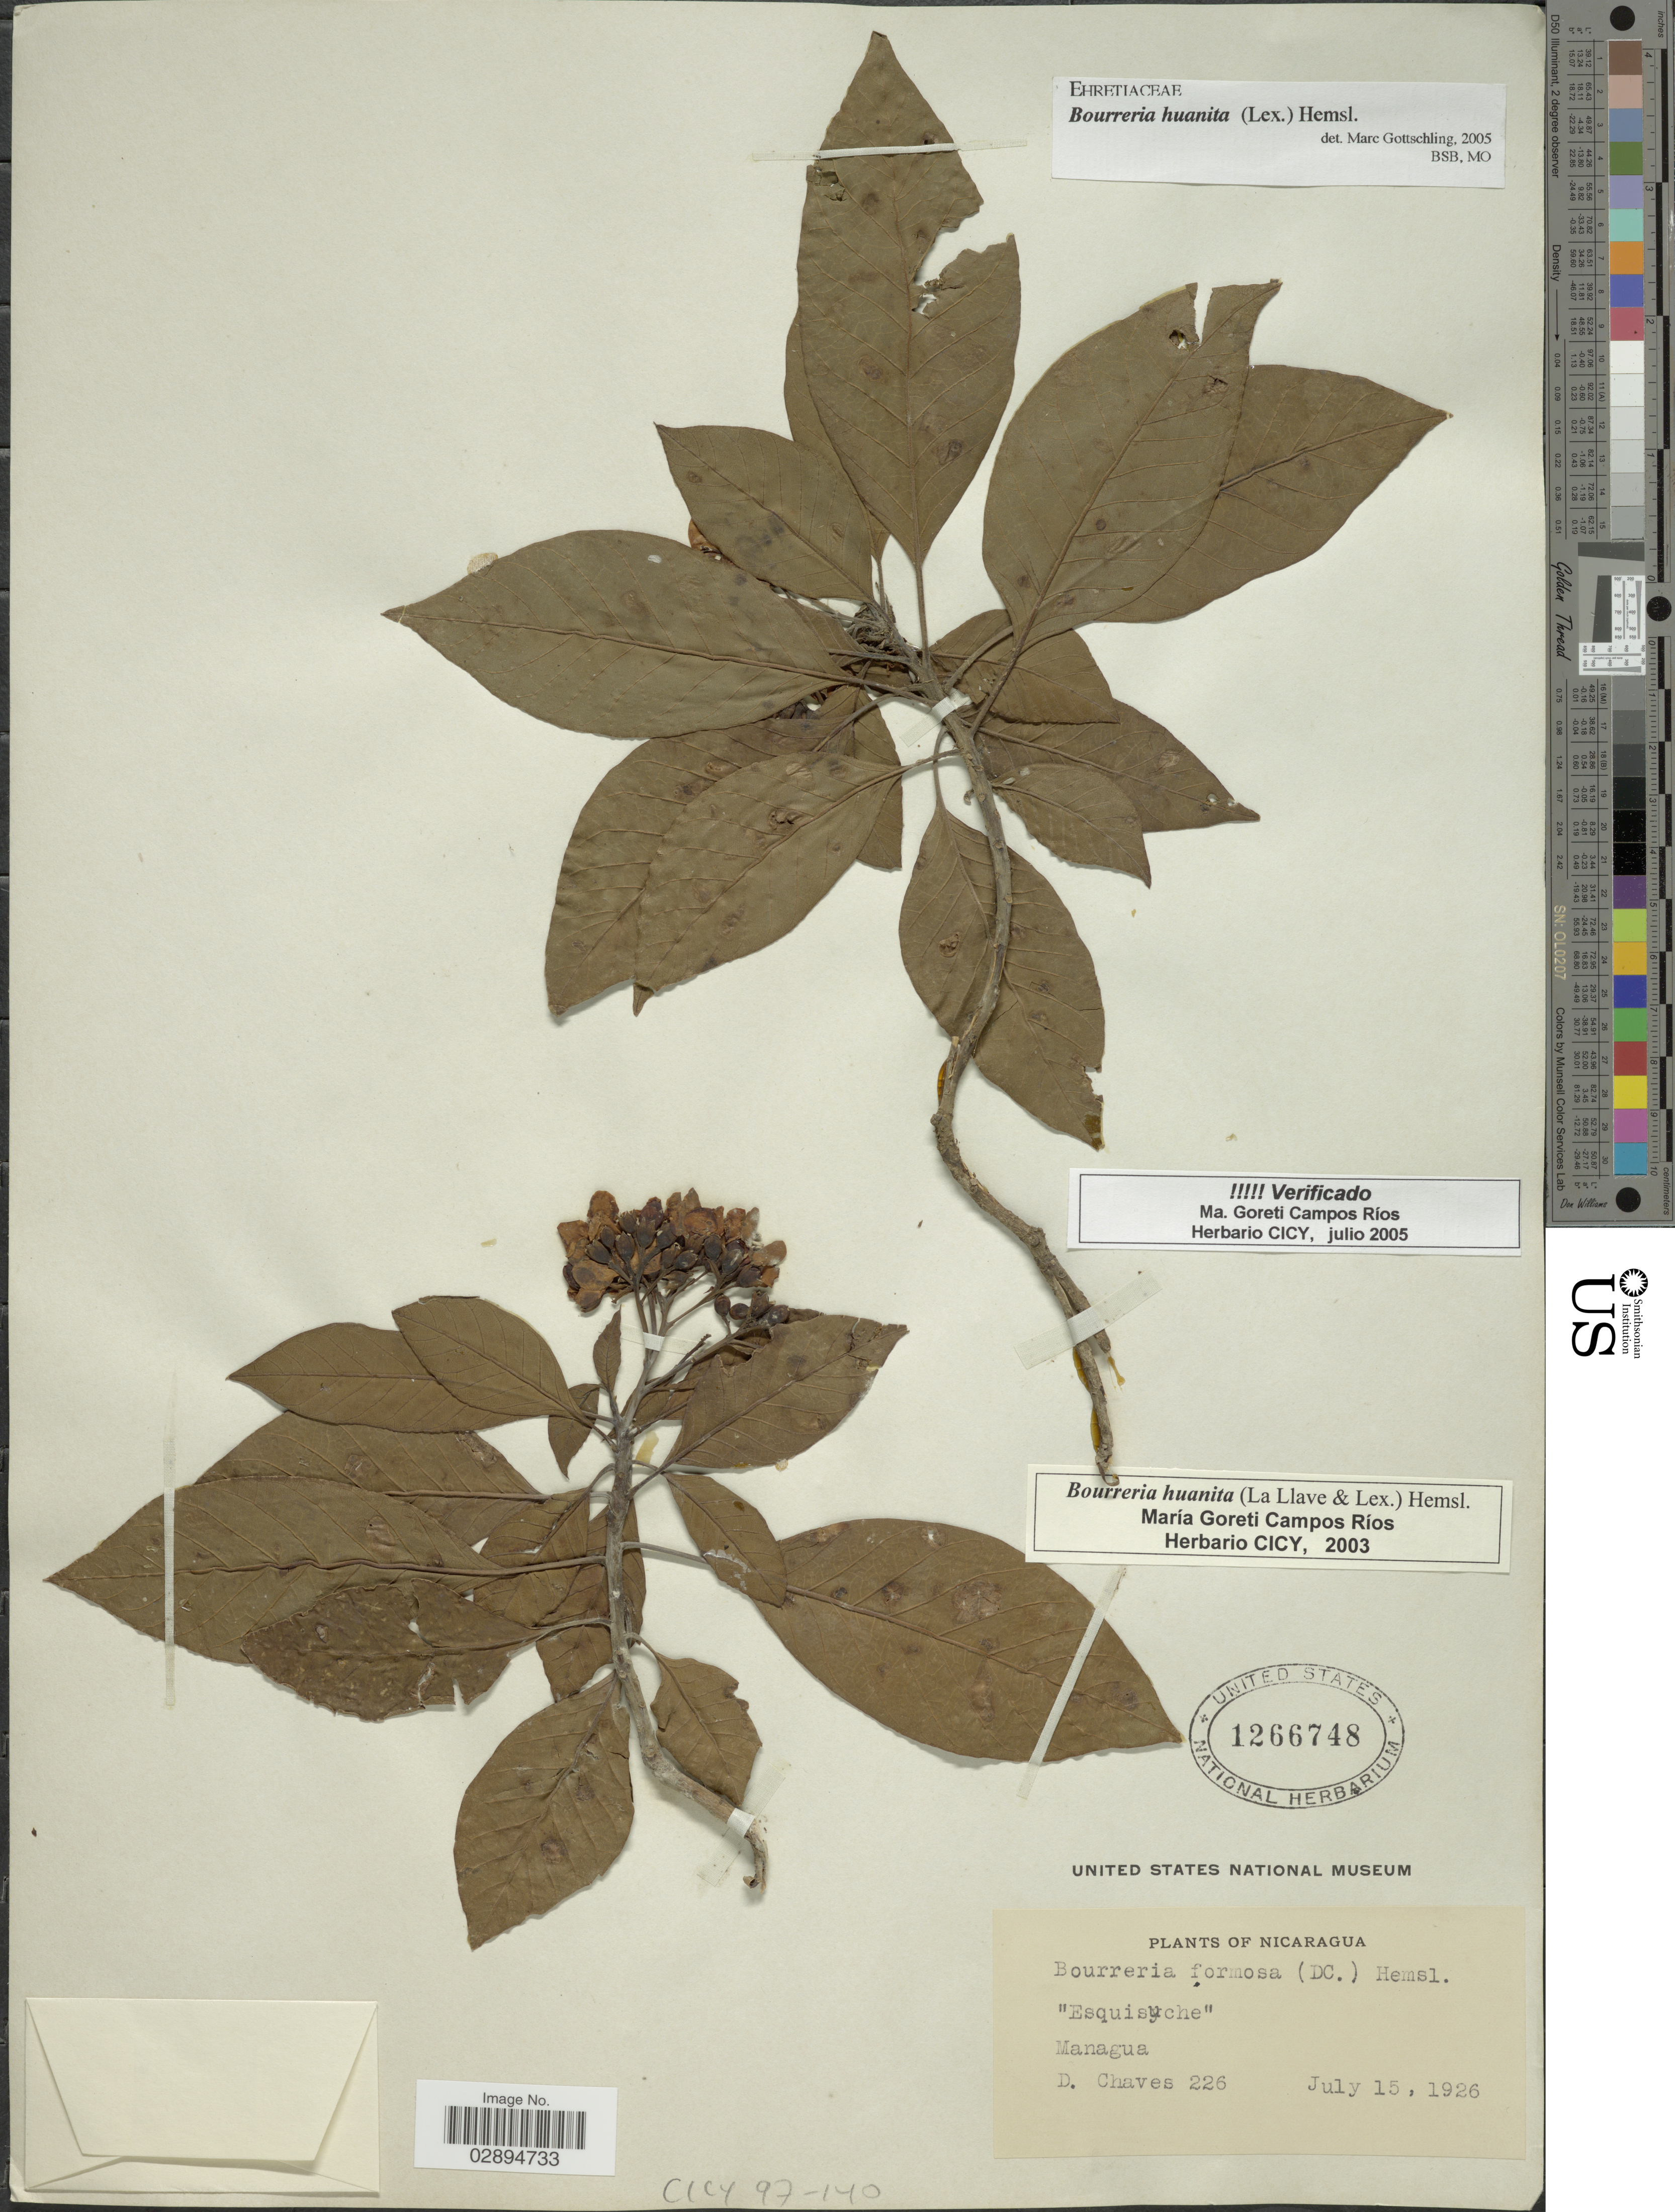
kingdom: Plantae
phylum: Tracheophyta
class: Magnoliopsida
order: Boraginales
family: Ehretiaceae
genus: Bourreria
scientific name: Bourreria huanita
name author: (Lex.) Hemsl.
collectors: D. Chaves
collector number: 226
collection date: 1926-07-15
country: Nicaragua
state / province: Managua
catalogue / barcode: US 1266748